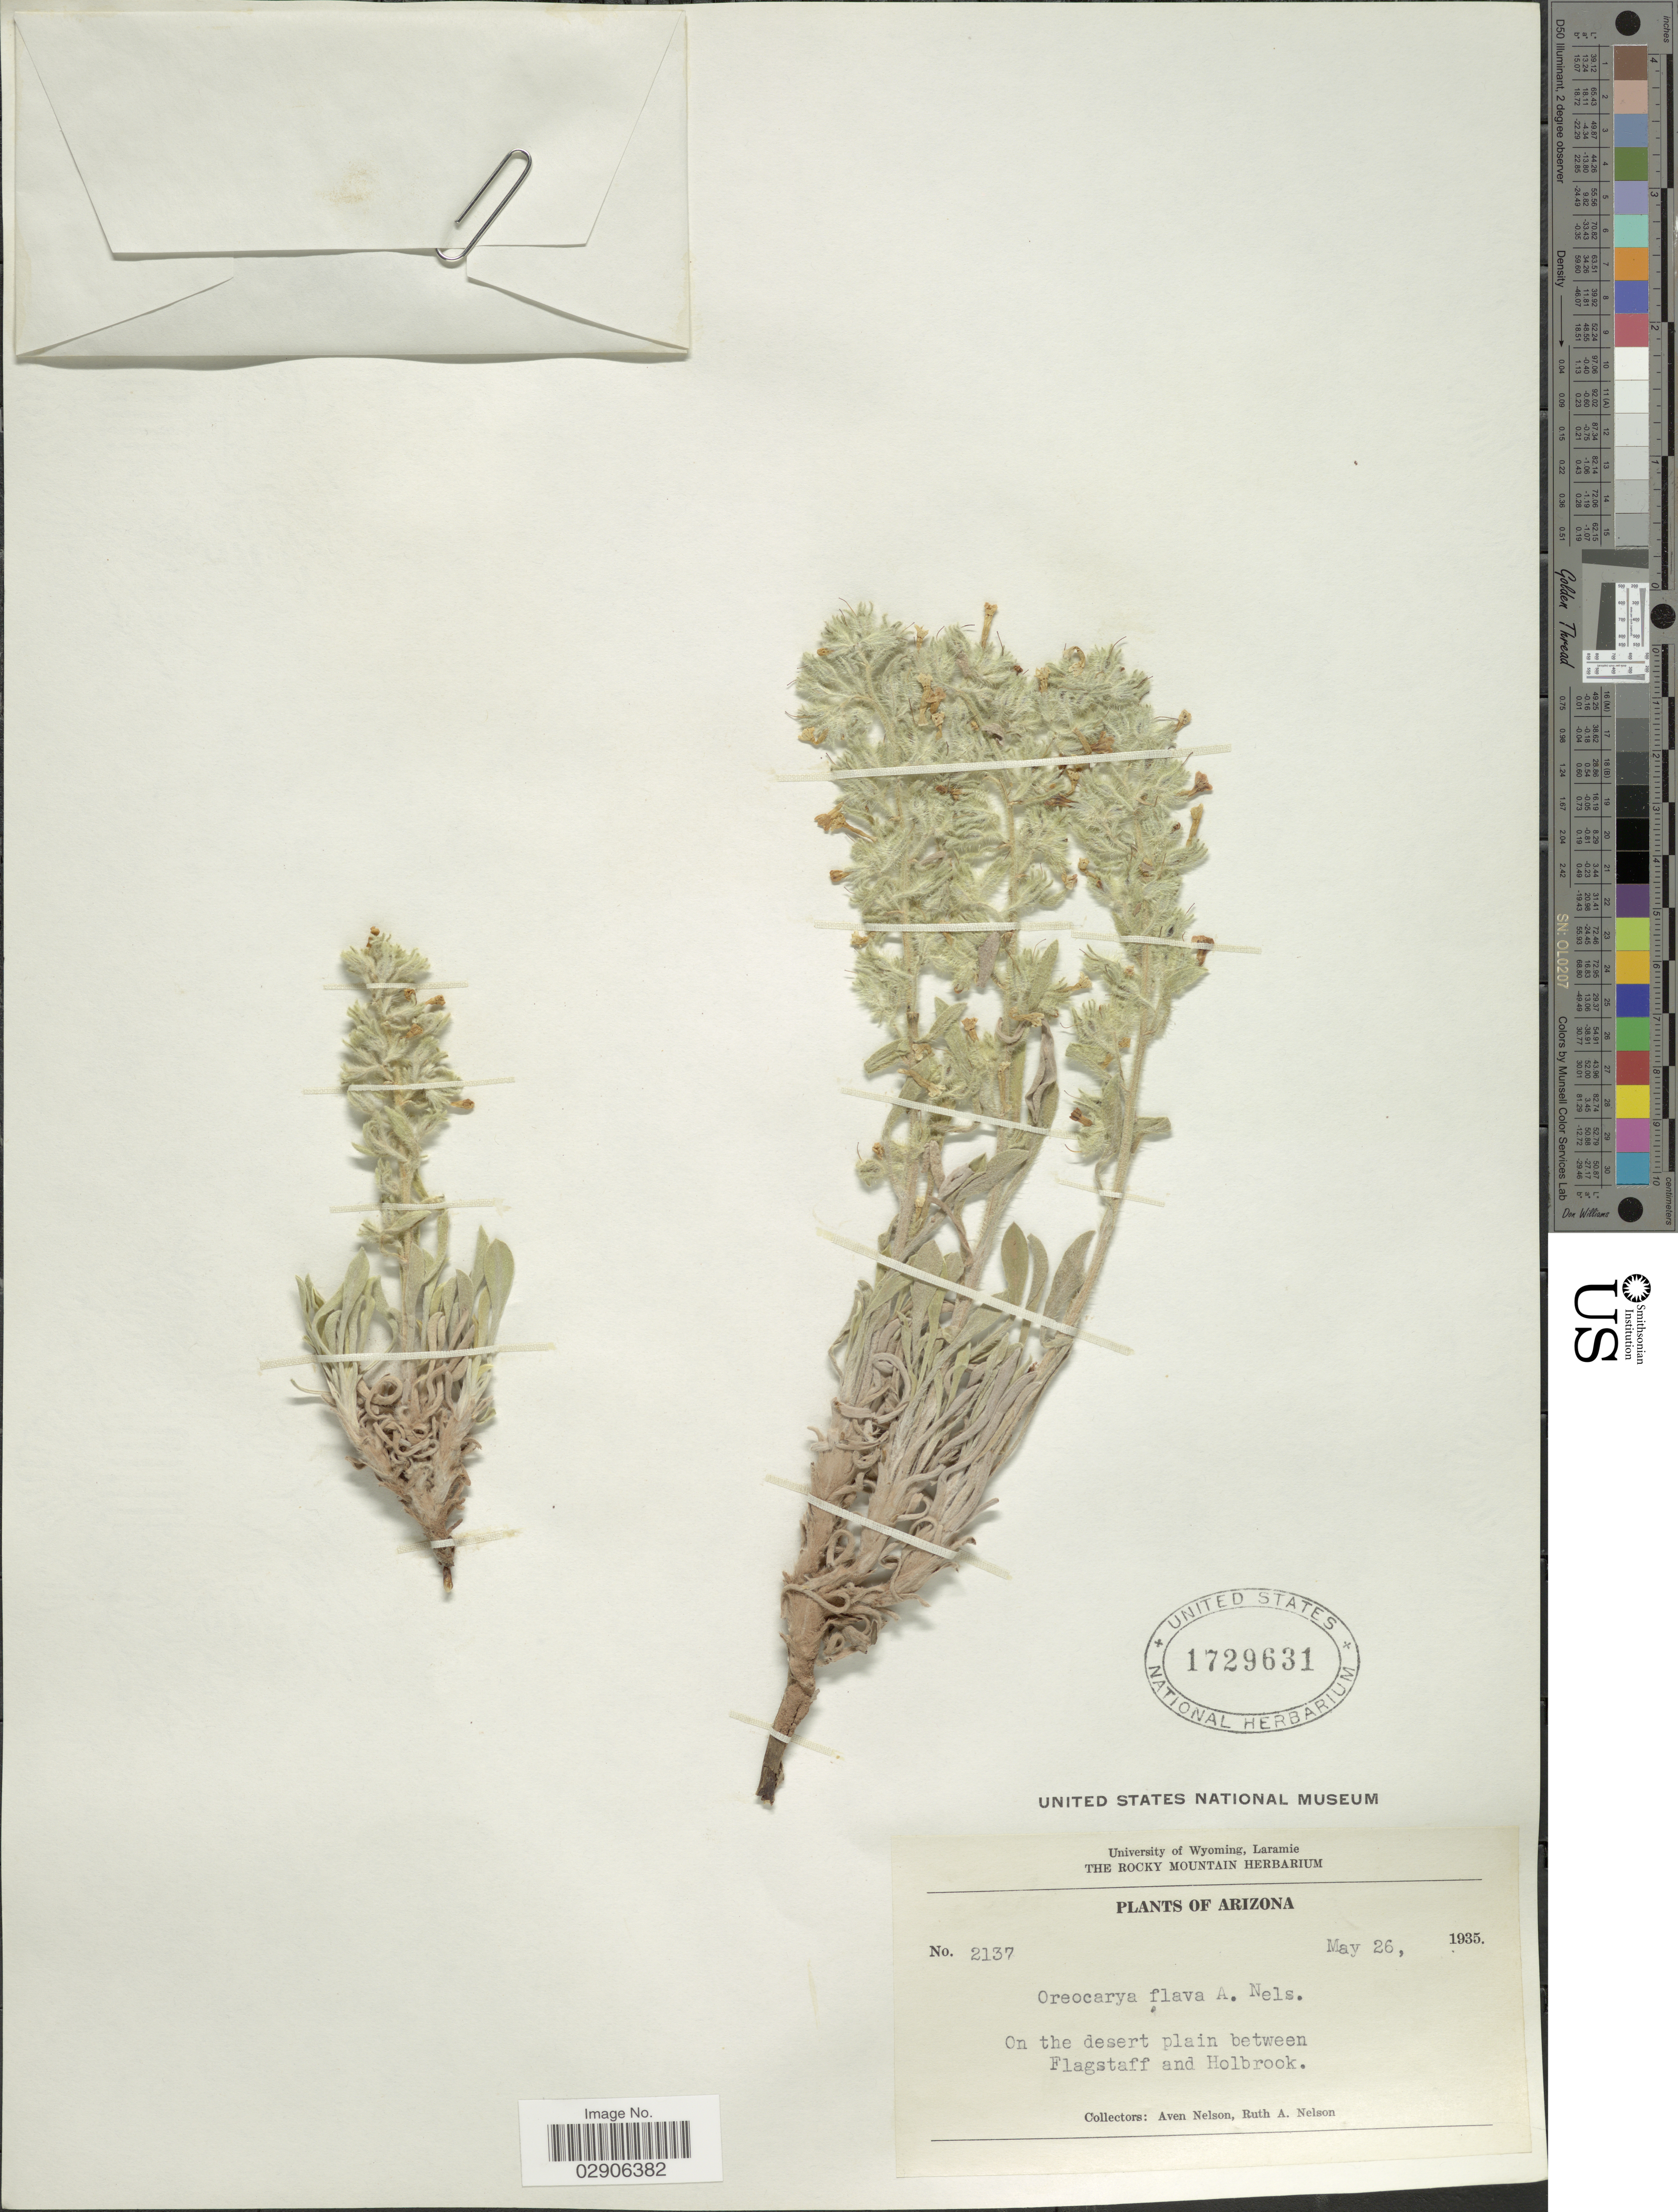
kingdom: Plantae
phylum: Tracheophyta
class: Magnoliopsida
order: Boraginales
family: Boraginaceae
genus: Oreocarya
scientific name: Oreocarya flava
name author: A. Nelson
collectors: A. Nelson & R. A. Nelson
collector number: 2137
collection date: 1935-05-26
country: United States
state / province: Arizona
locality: On the desert plain between Flagstaff and Holbrock.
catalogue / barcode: US 1729631